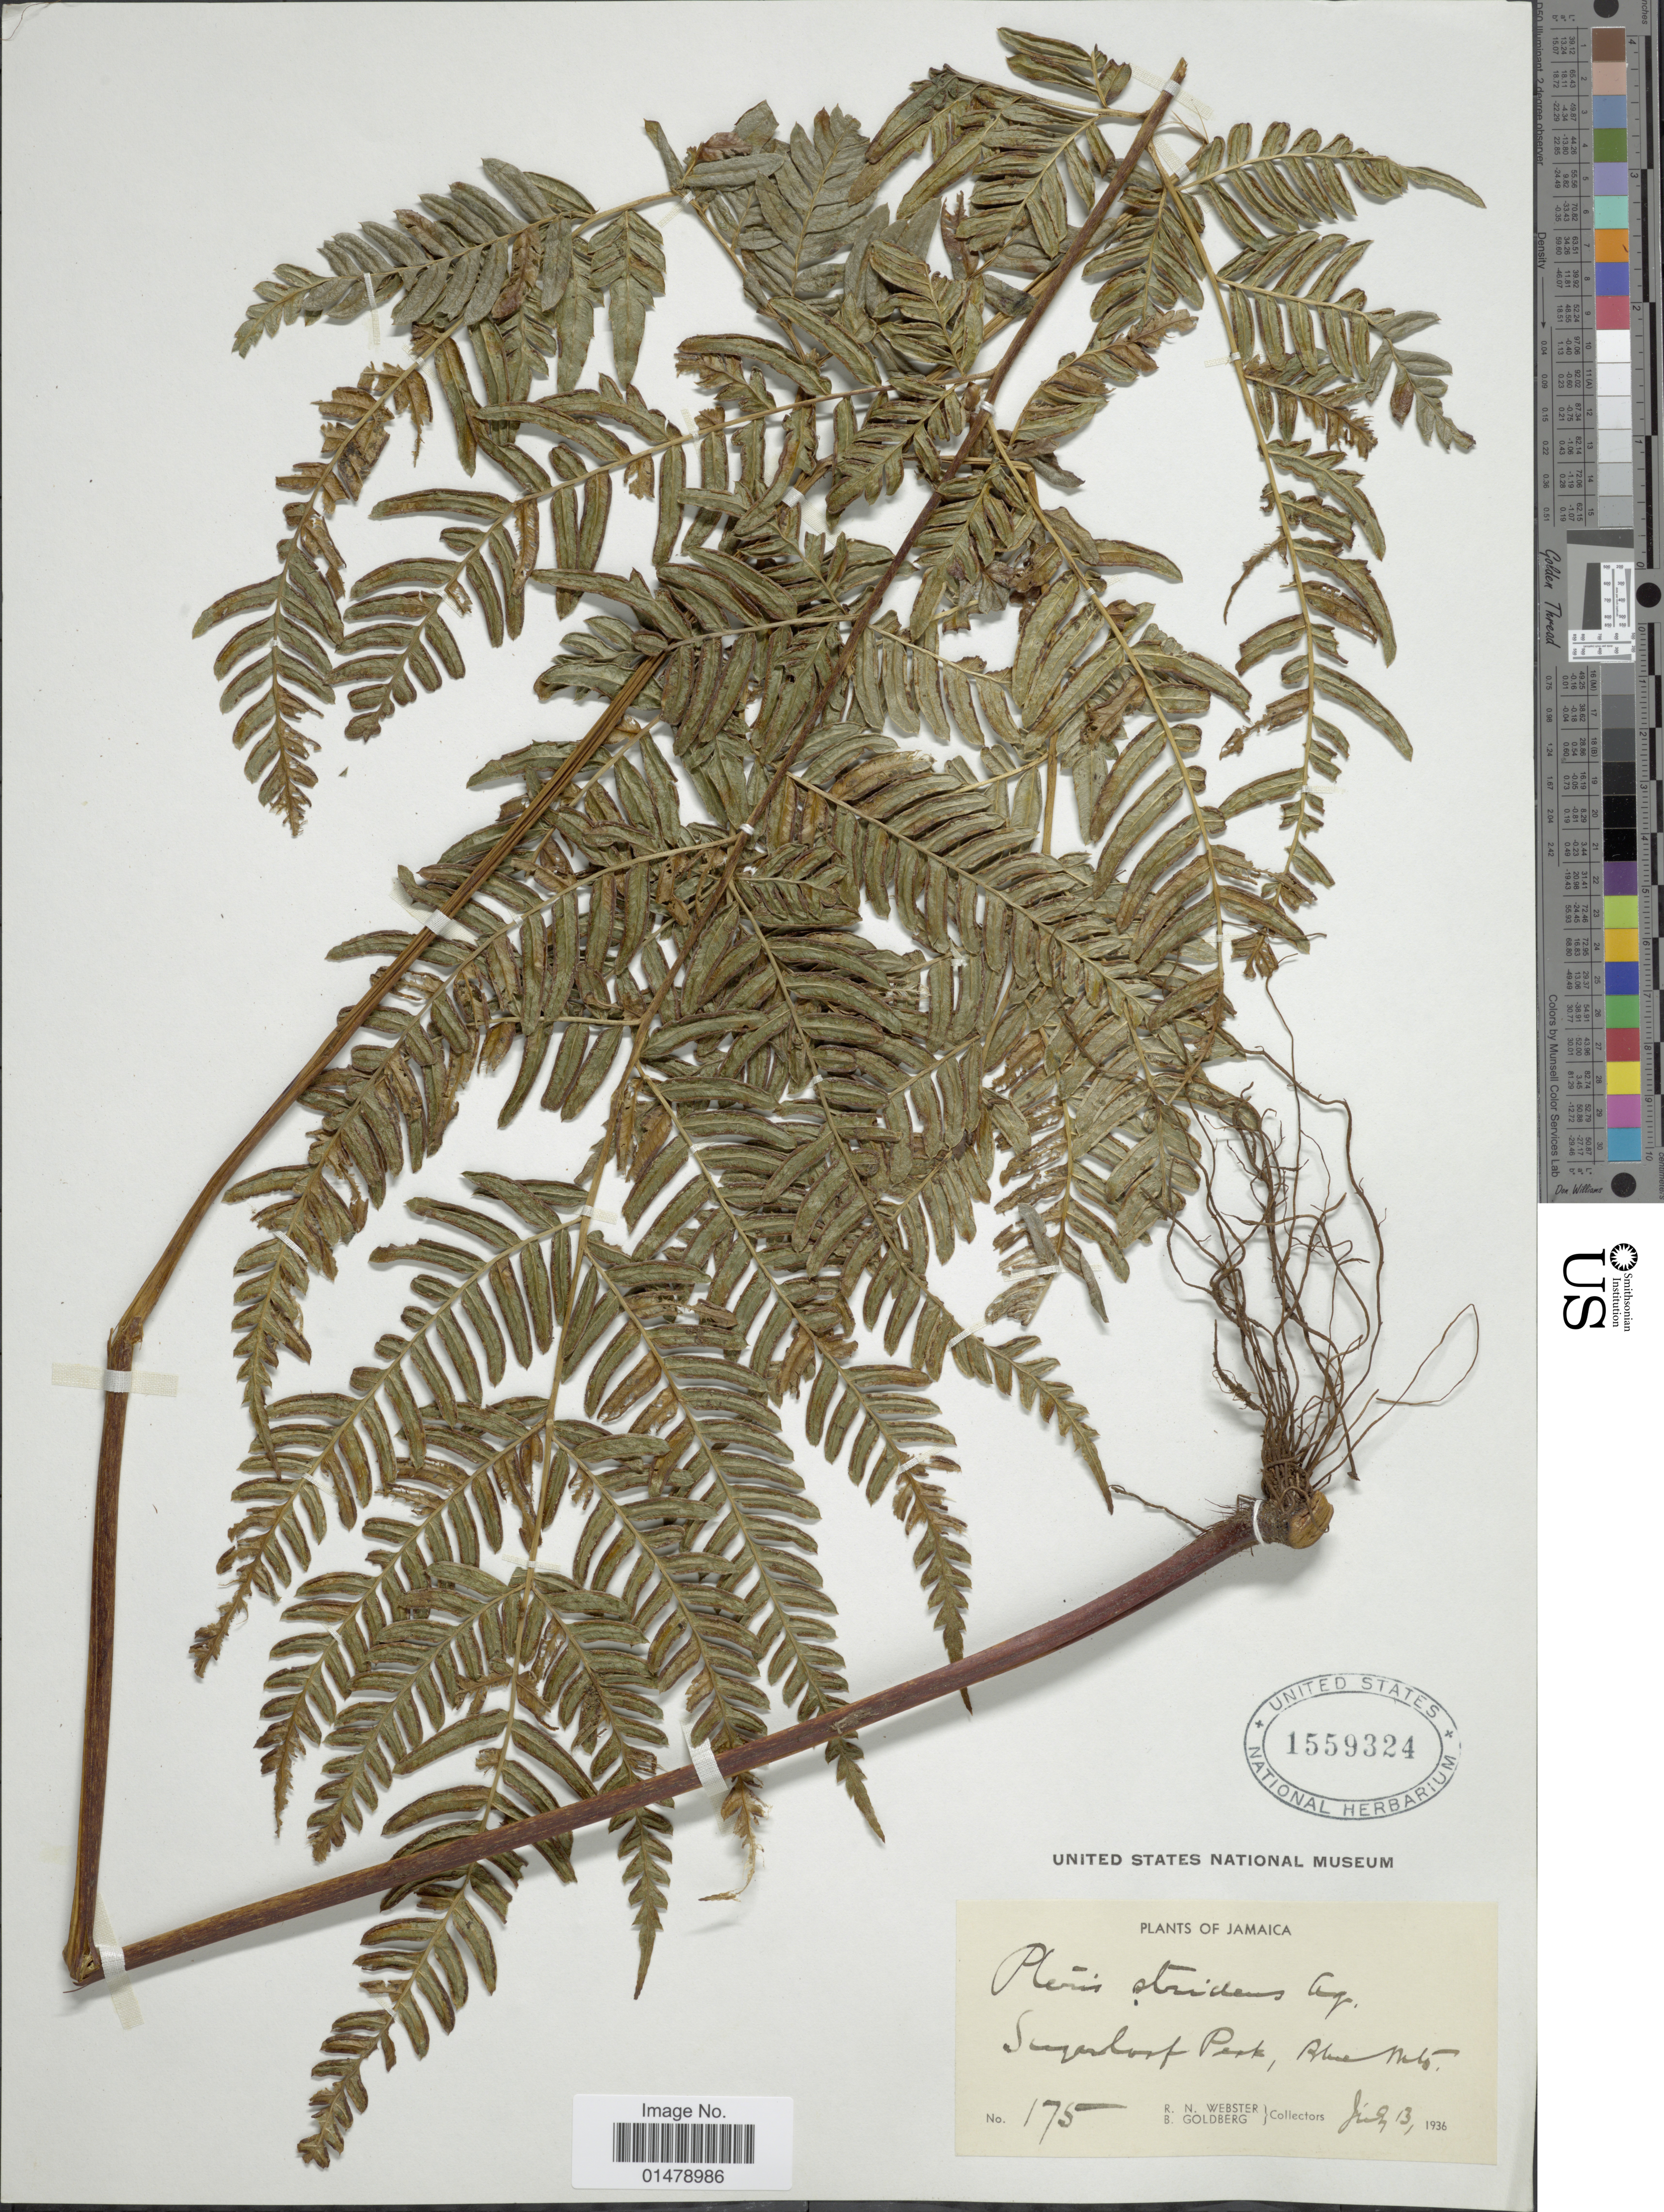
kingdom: Plantae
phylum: Tracheophyta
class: Polypodiopsida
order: Polypodiales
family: Pteridaceae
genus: Pteris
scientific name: Pteris stridens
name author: J. Agardh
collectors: R. N. Webster & B. Goldberg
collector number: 175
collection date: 1936-07-13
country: Jamaica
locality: Sugarloaf Peak, Blue Mts.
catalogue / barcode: US 1559324